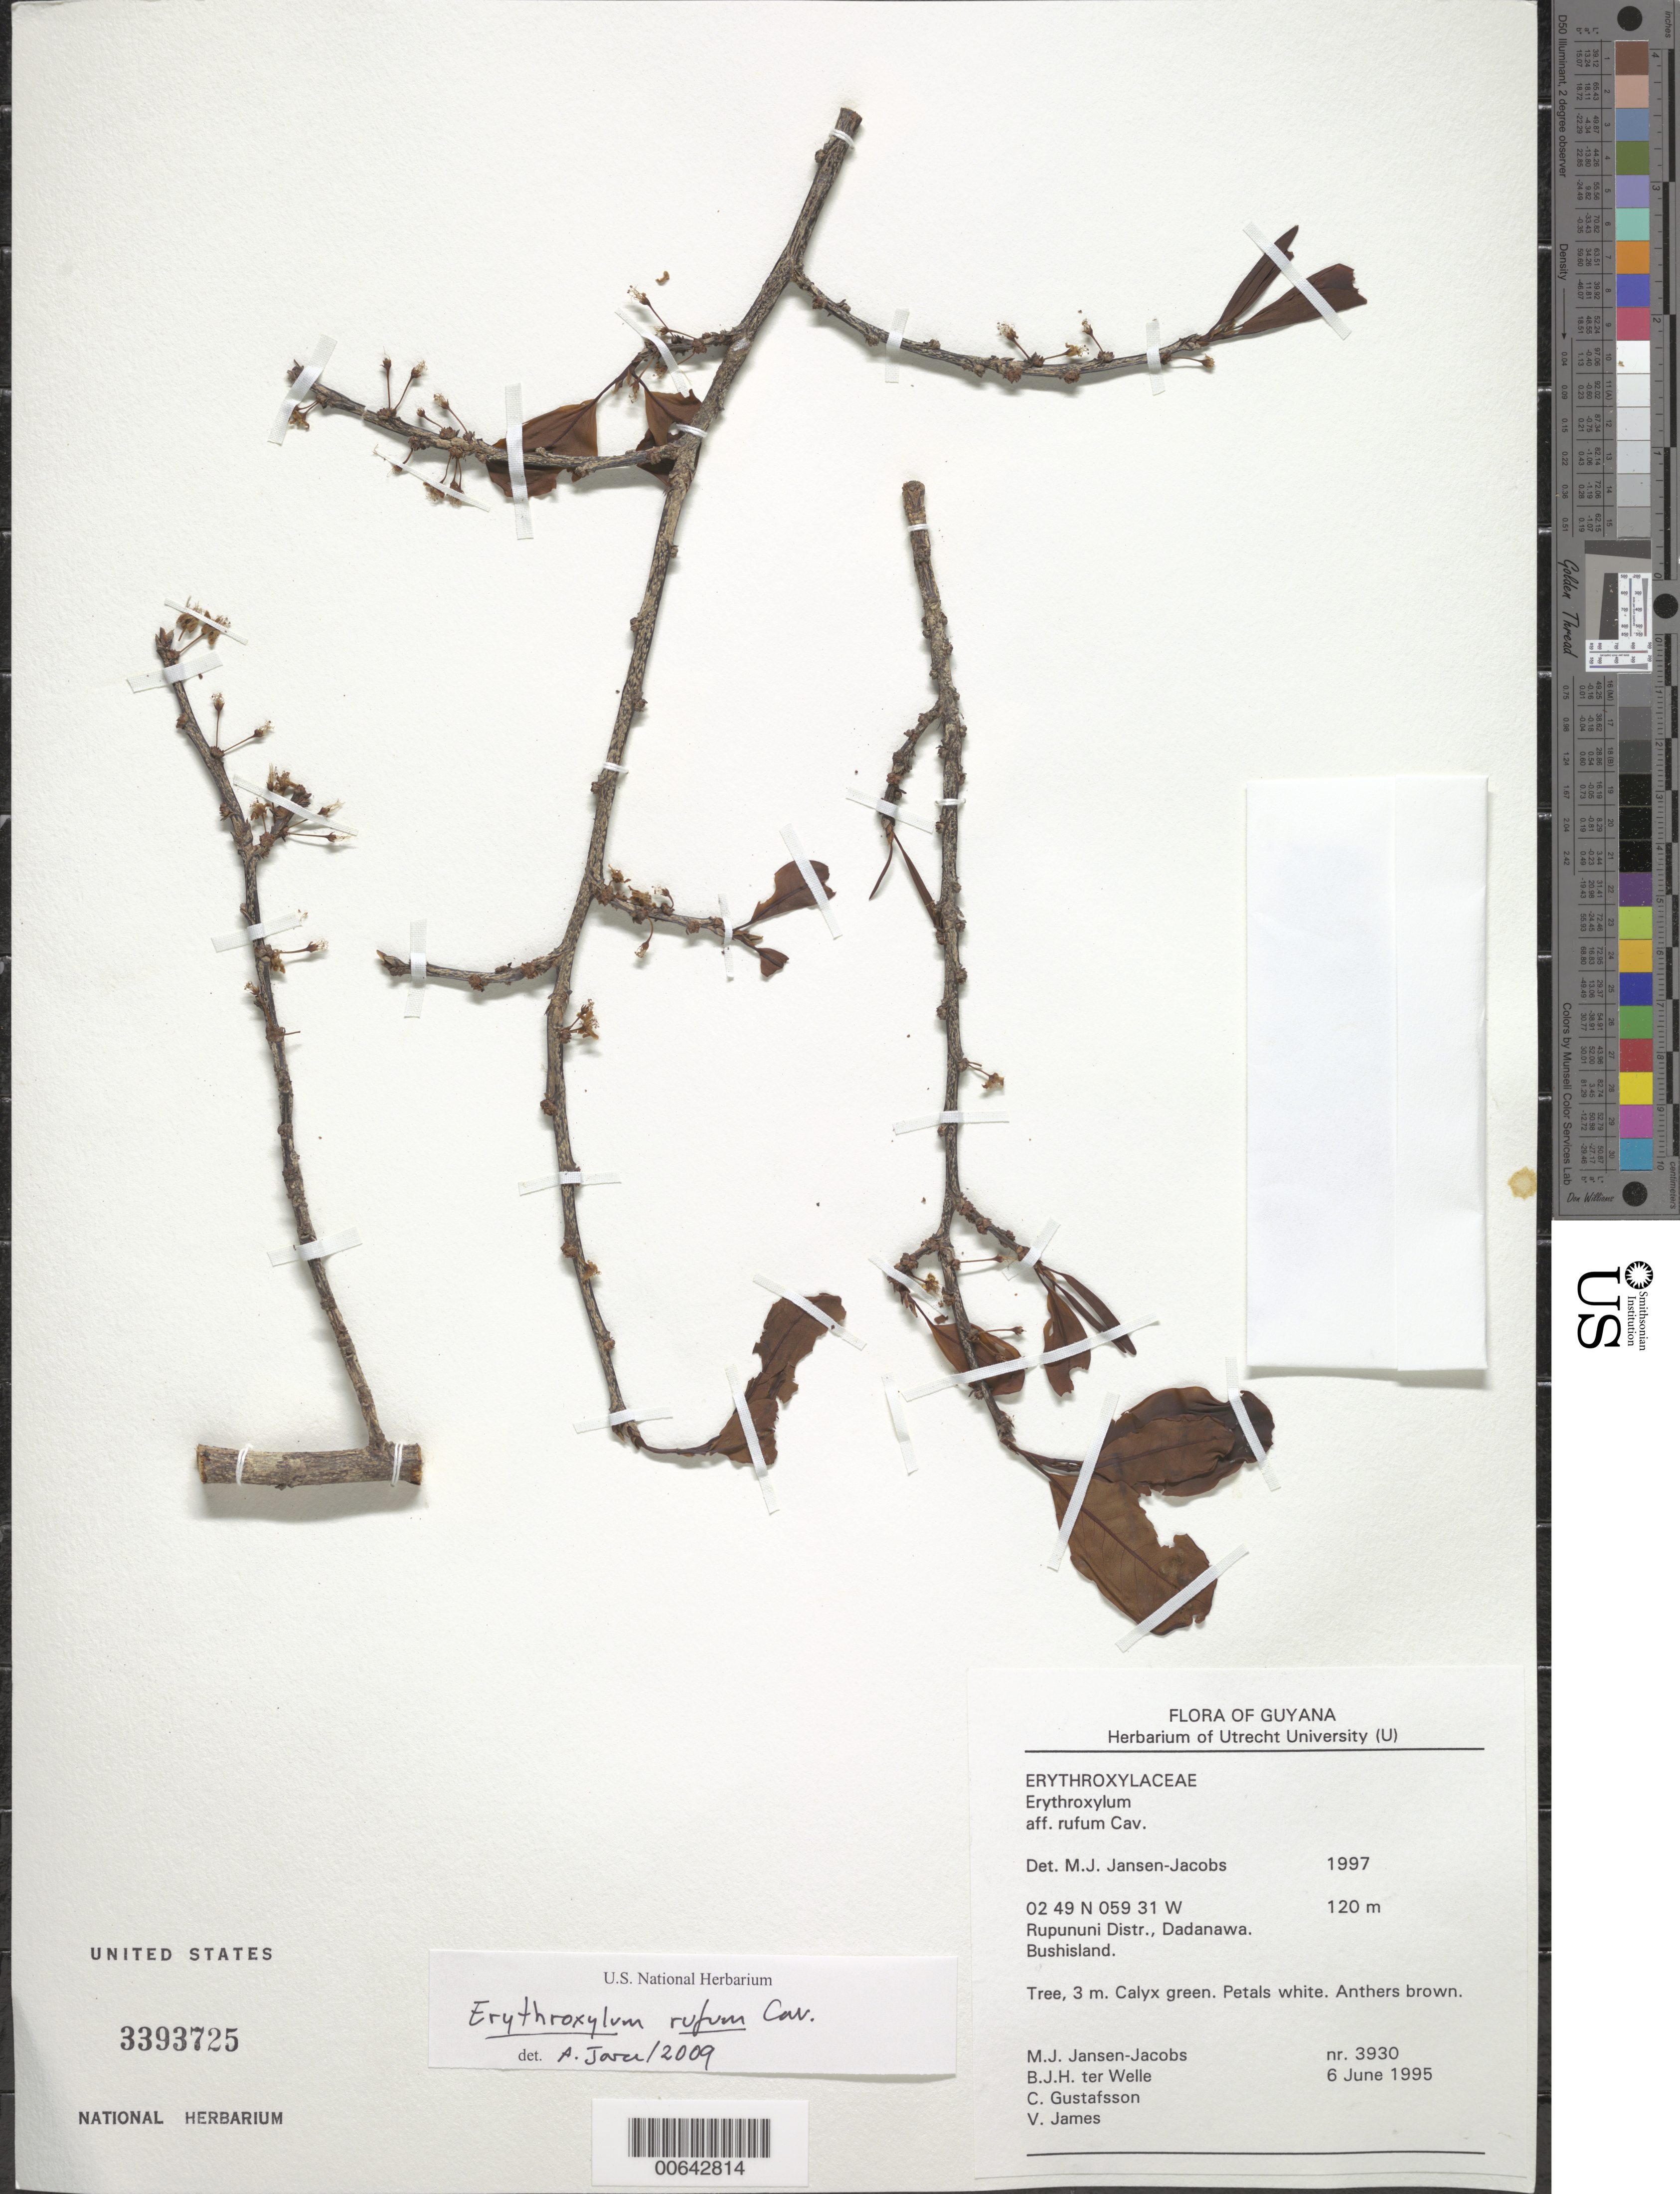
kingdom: Plantae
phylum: Tracheophyta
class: Magnoliopsida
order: Malpighiales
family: Erythroxylaceae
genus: Erythroxylum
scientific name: Erythroxylum rufum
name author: Cav.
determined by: Jansen-Jacobs, M. J., (U), Nationaal Herbarium Nederland, Utrecht University branch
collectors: M. J. Jansen-Jacobs, B. Welle, C. G. Gustafsson & V. James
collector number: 3930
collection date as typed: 6-Jun-95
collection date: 1995-06-06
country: Guyana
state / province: U. Takutu-U. Essequibo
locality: Rupununi Distr., Dadanawa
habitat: Bush island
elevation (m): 120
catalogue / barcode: US 3393725